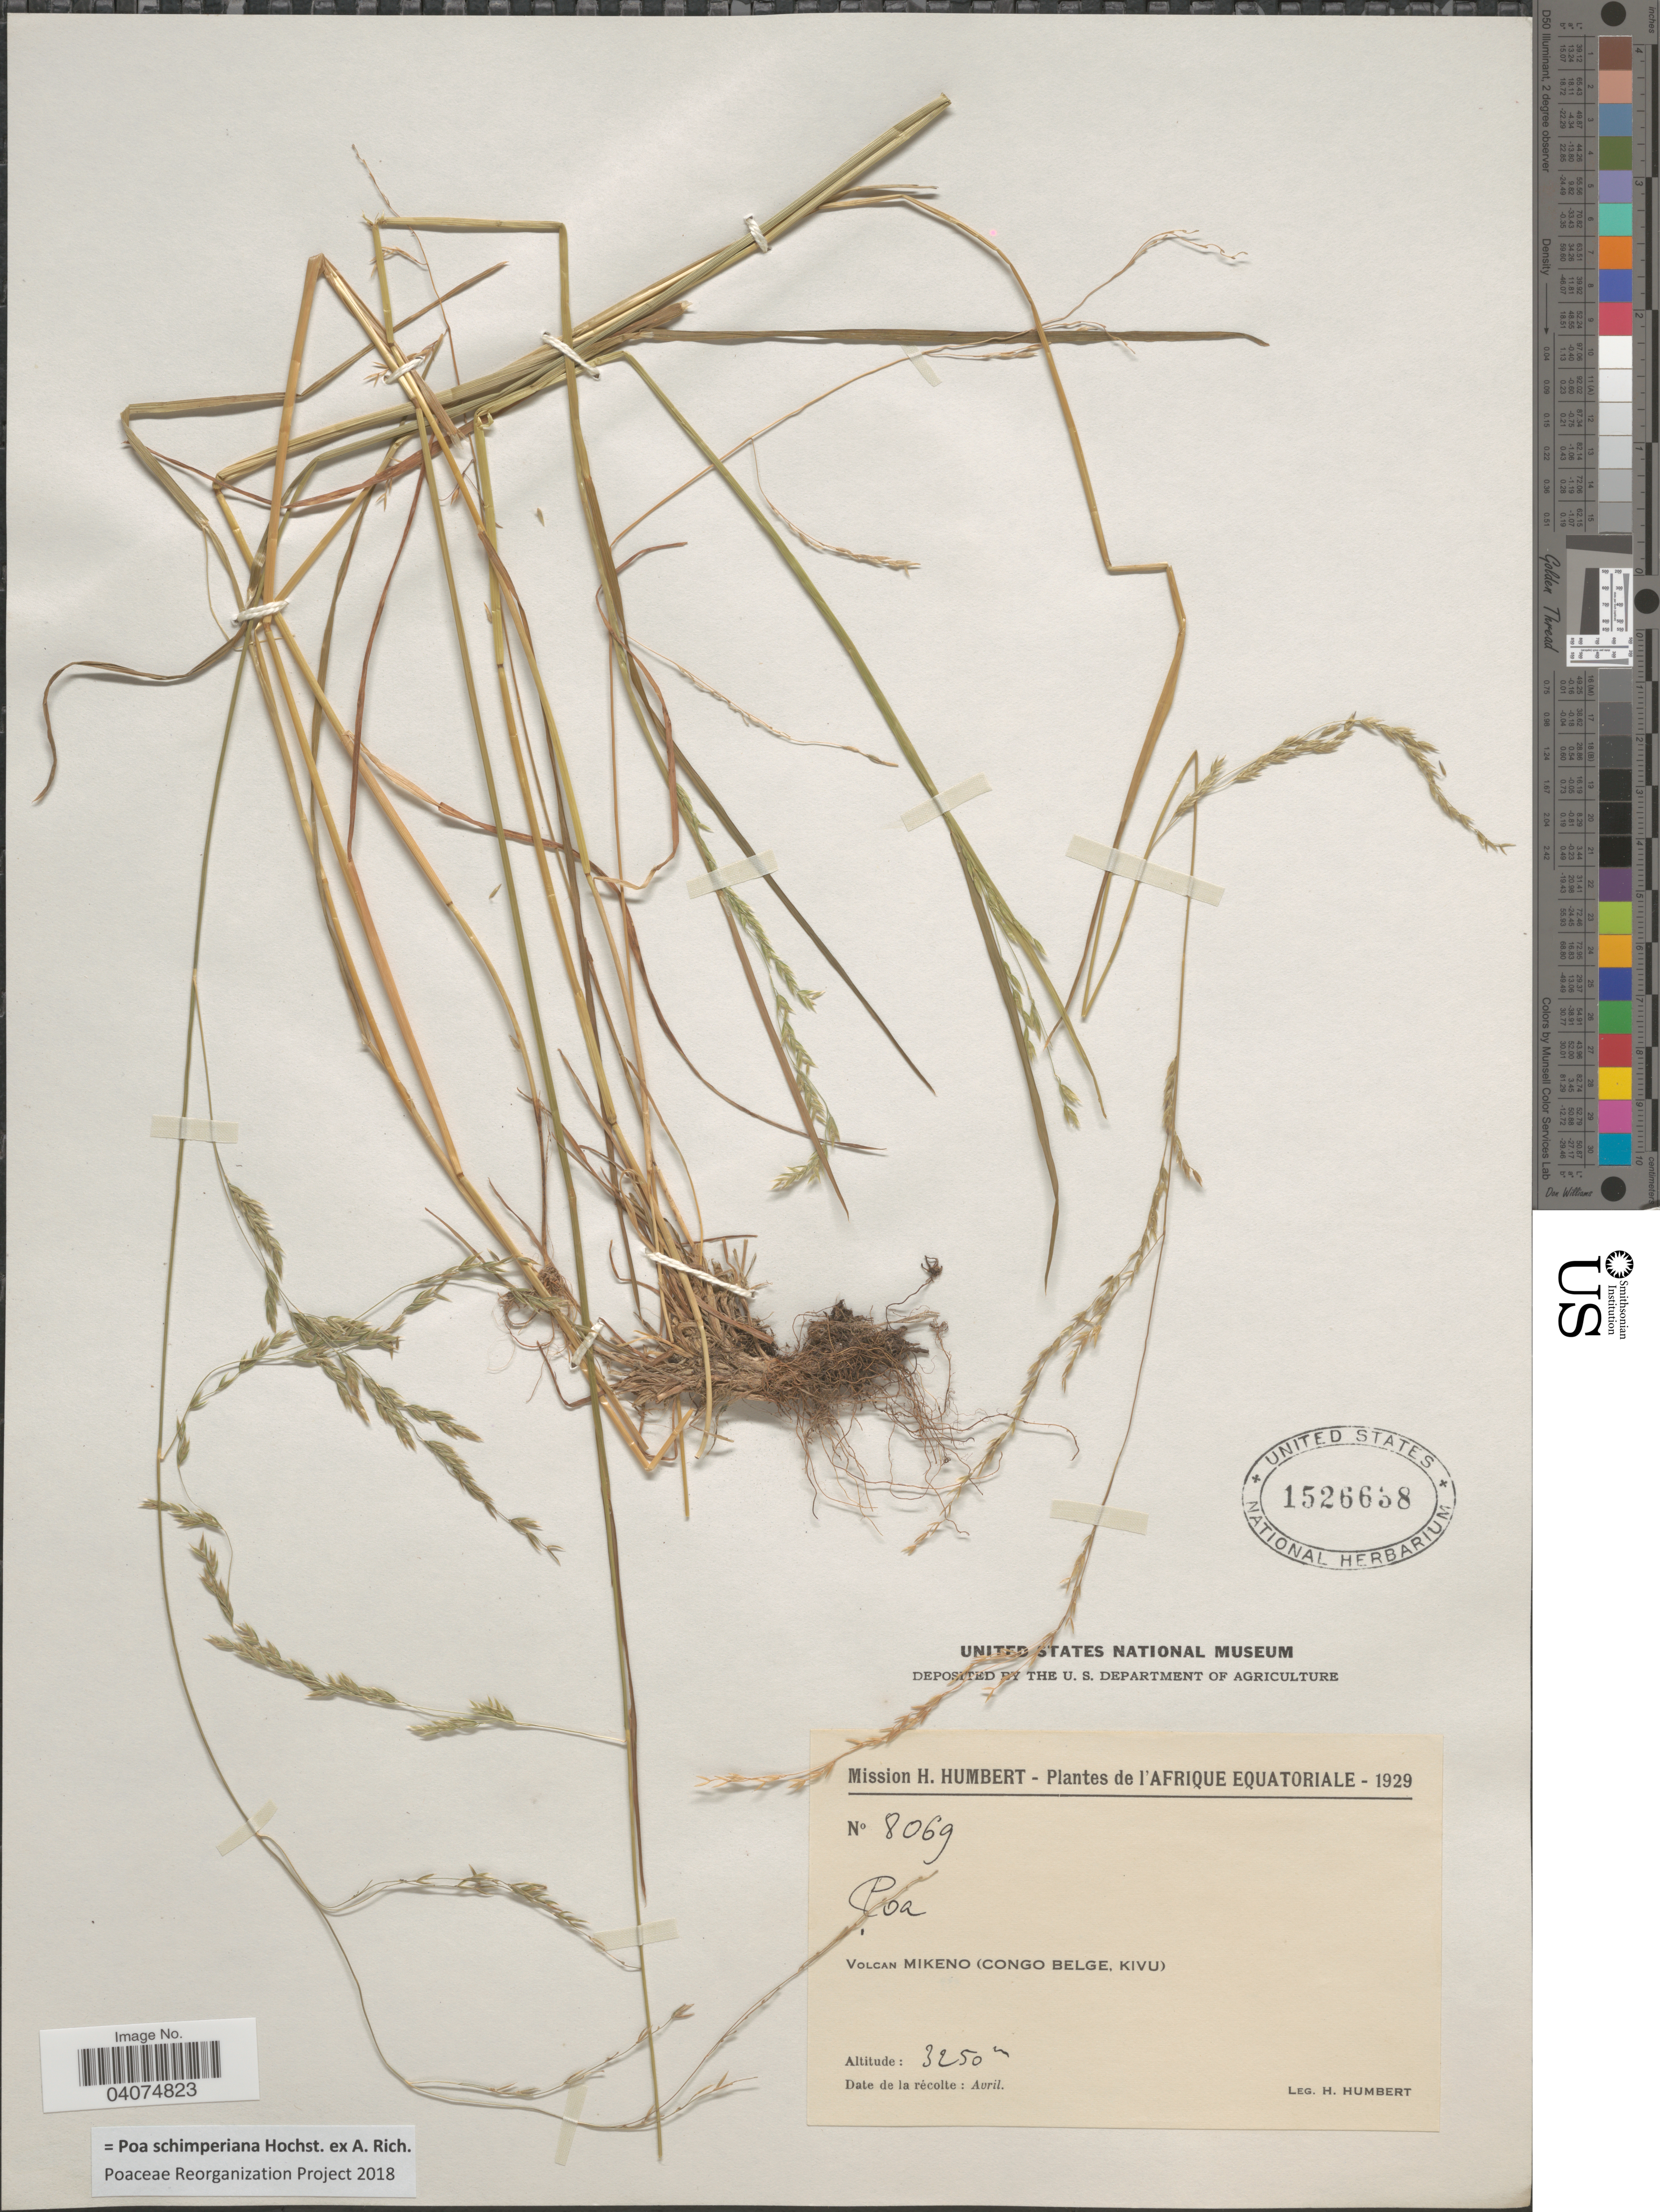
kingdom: Plantae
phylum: Tracheophyta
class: Liliopsida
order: Poales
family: Poaceae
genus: Poa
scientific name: Poa schimperiana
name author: Hochst. ex A. Rich.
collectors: H. Humbert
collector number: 8069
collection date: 1929-04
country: Congo, Democratic Republic of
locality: Afrique Equatoriale. Volcan Mikeno (Congo Belge, Kivu).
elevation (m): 3250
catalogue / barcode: US 1526638